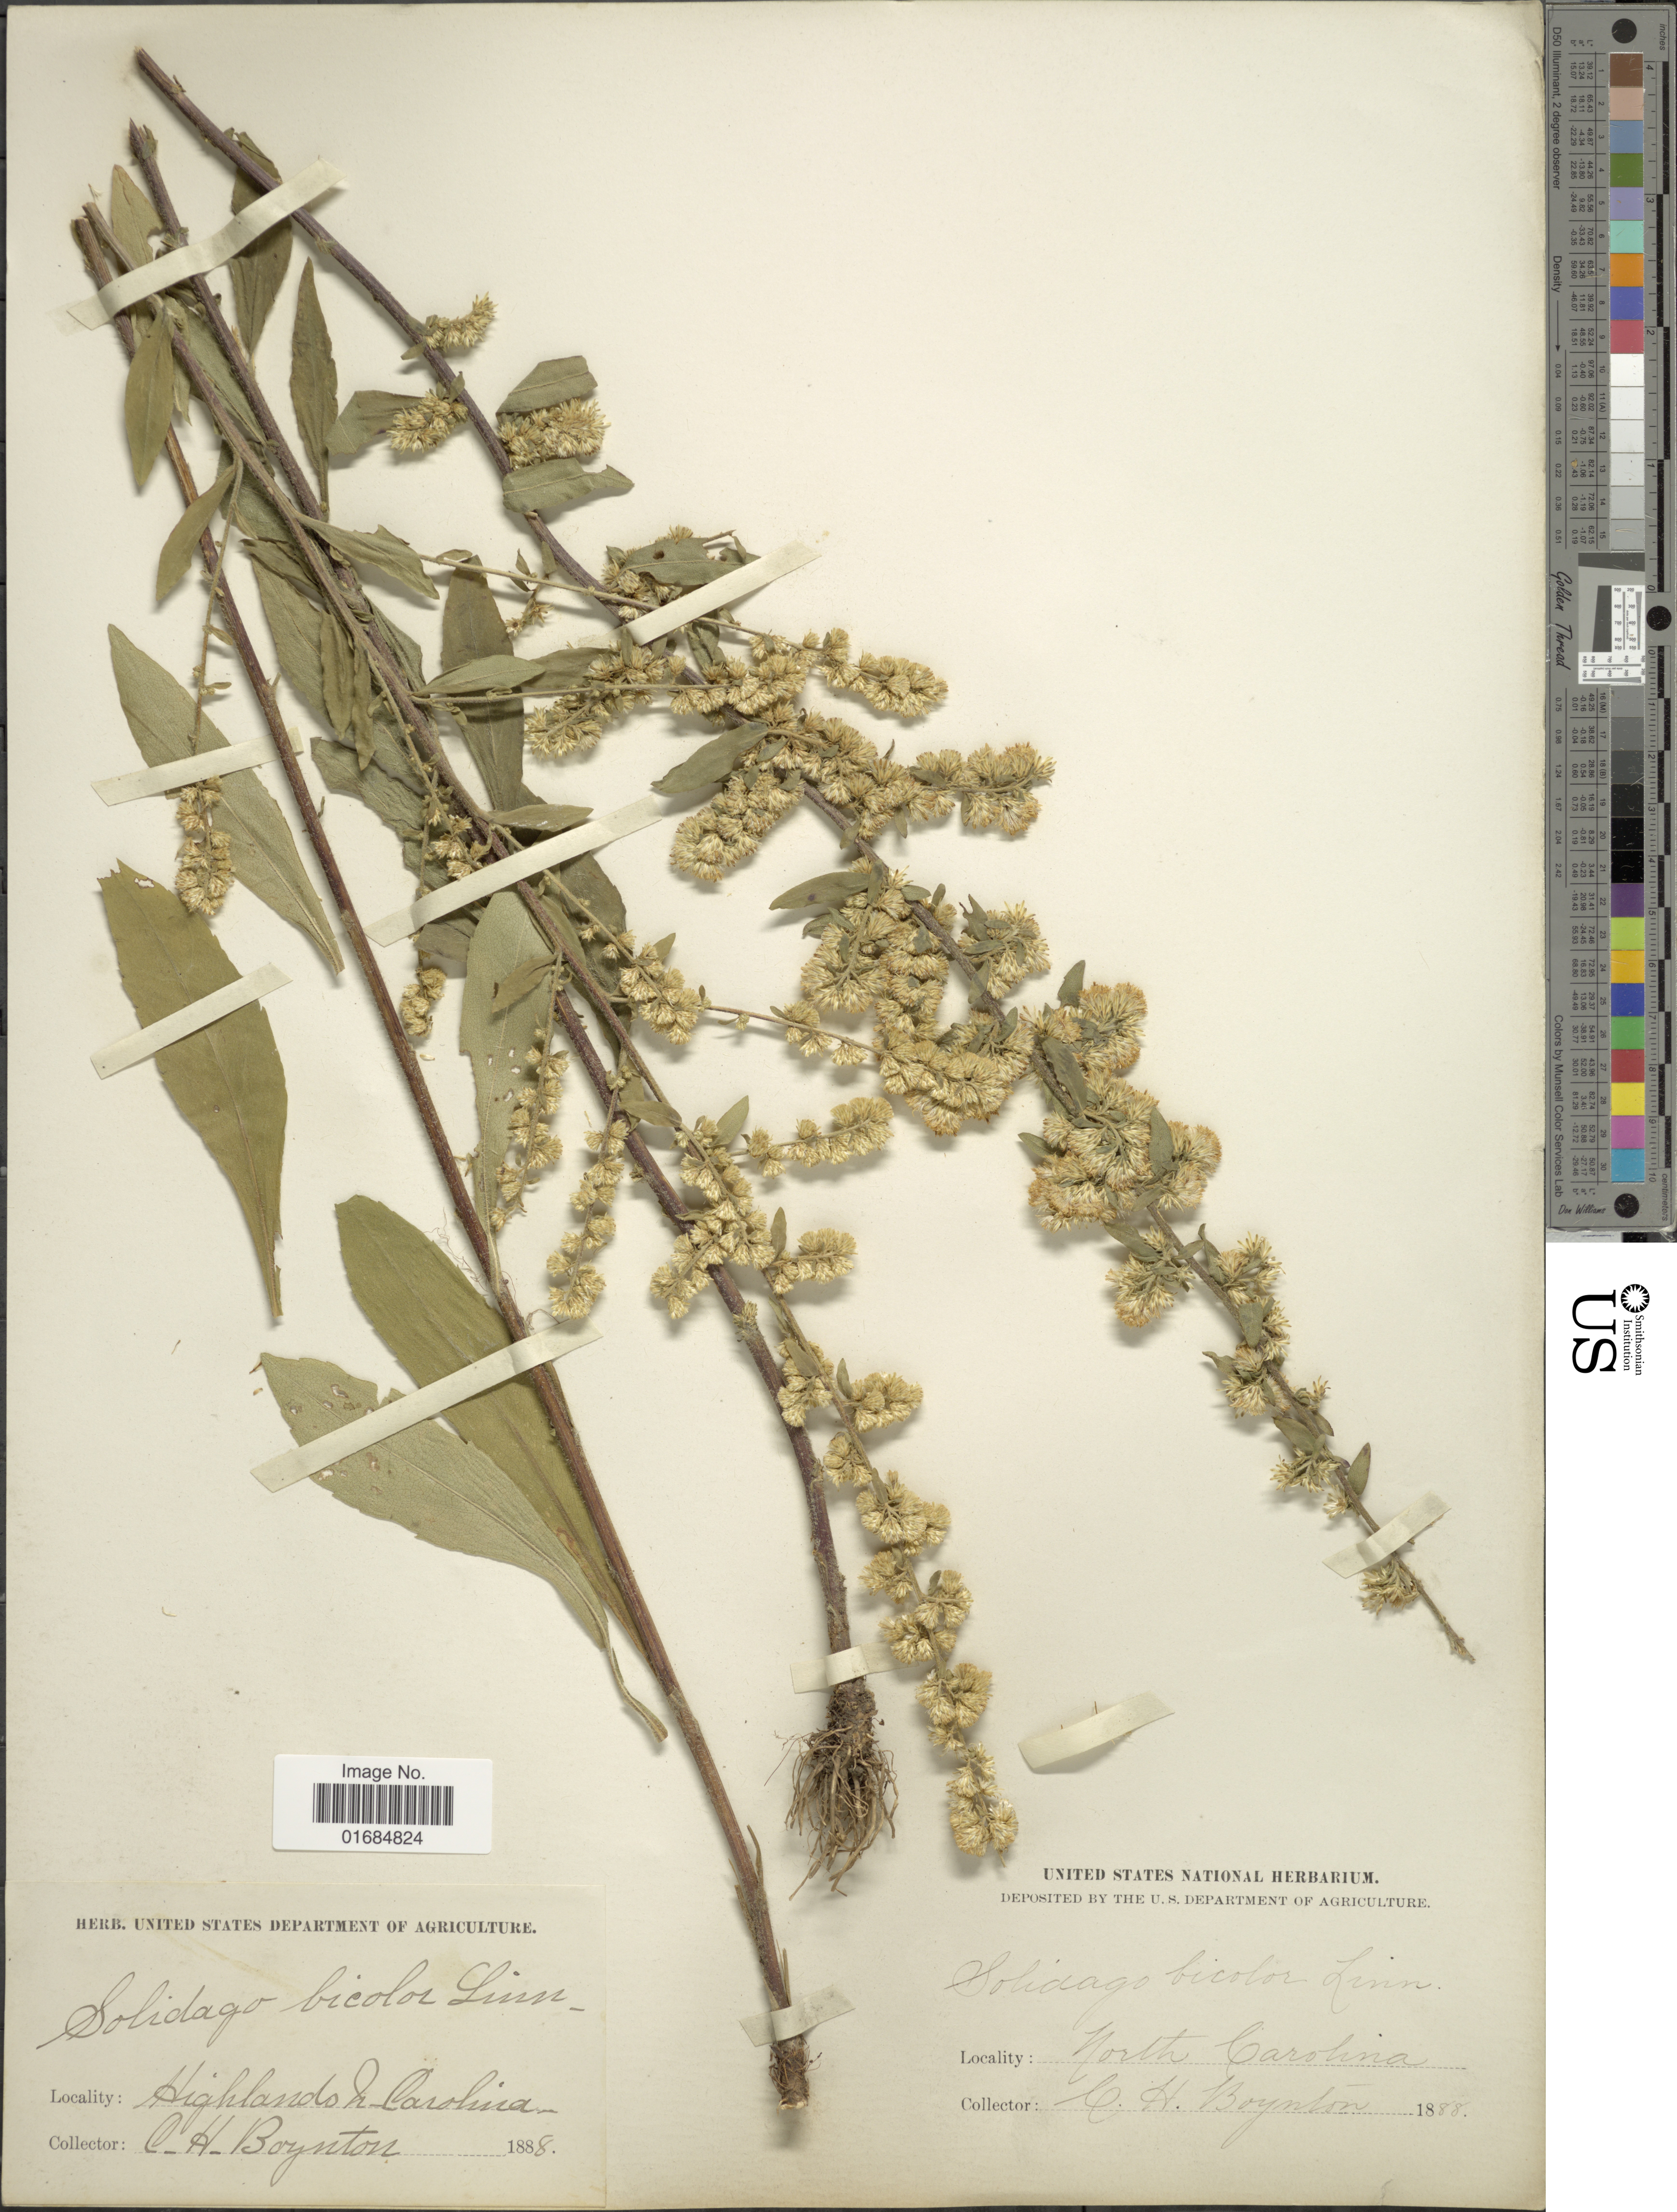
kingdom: Plantae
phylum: Tracheophyta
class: Magnoliopsida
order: Asterales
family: Asteraceae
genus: Solidago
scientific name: Solidago bicolor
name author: L.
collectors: C. L. Boynton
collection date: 1888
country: United States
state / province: North Carolina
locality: Highlands